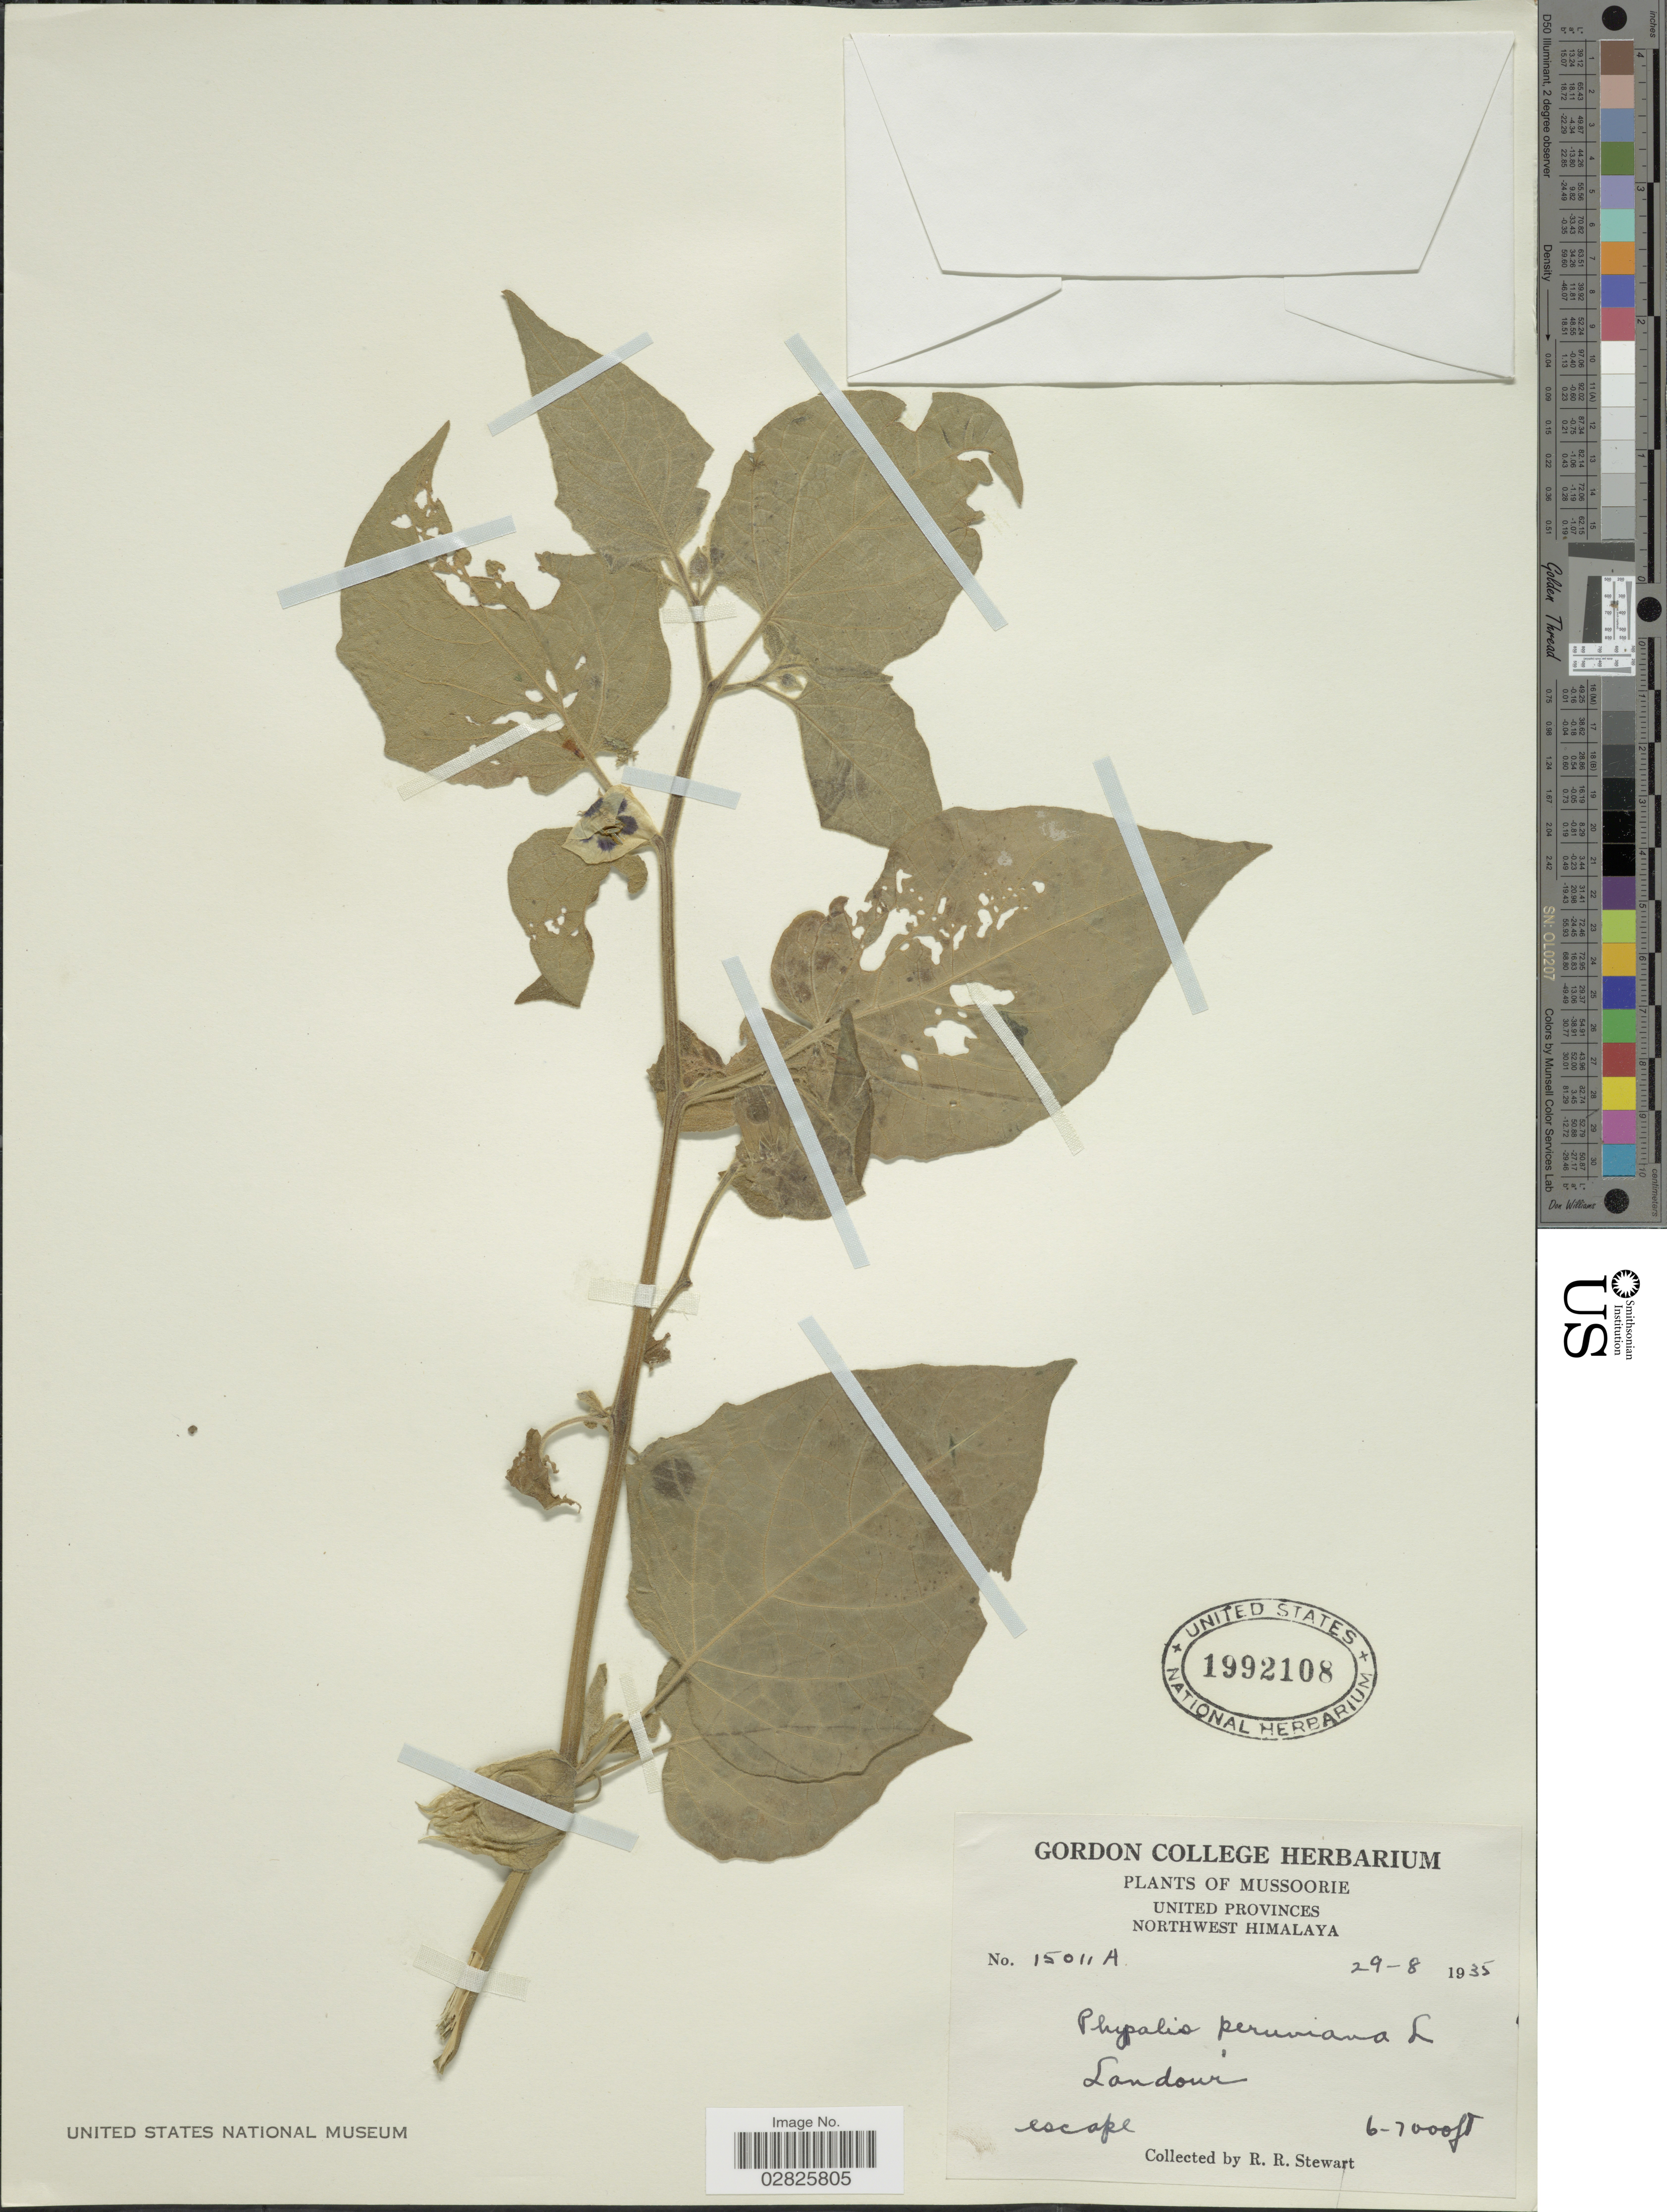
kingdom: Plantae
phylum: Tracheophyta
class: Magnoliopsida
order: Solanales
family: Solanaceae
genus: Physalis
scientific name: Physalis peruviana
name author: L.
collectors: R. R. Stewart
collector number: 15011A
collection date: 1935-08-29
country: India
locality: Mussoorie. United Provinces, Northwest Himalaya. Landour.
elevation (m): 1829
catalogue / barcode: US 1992108